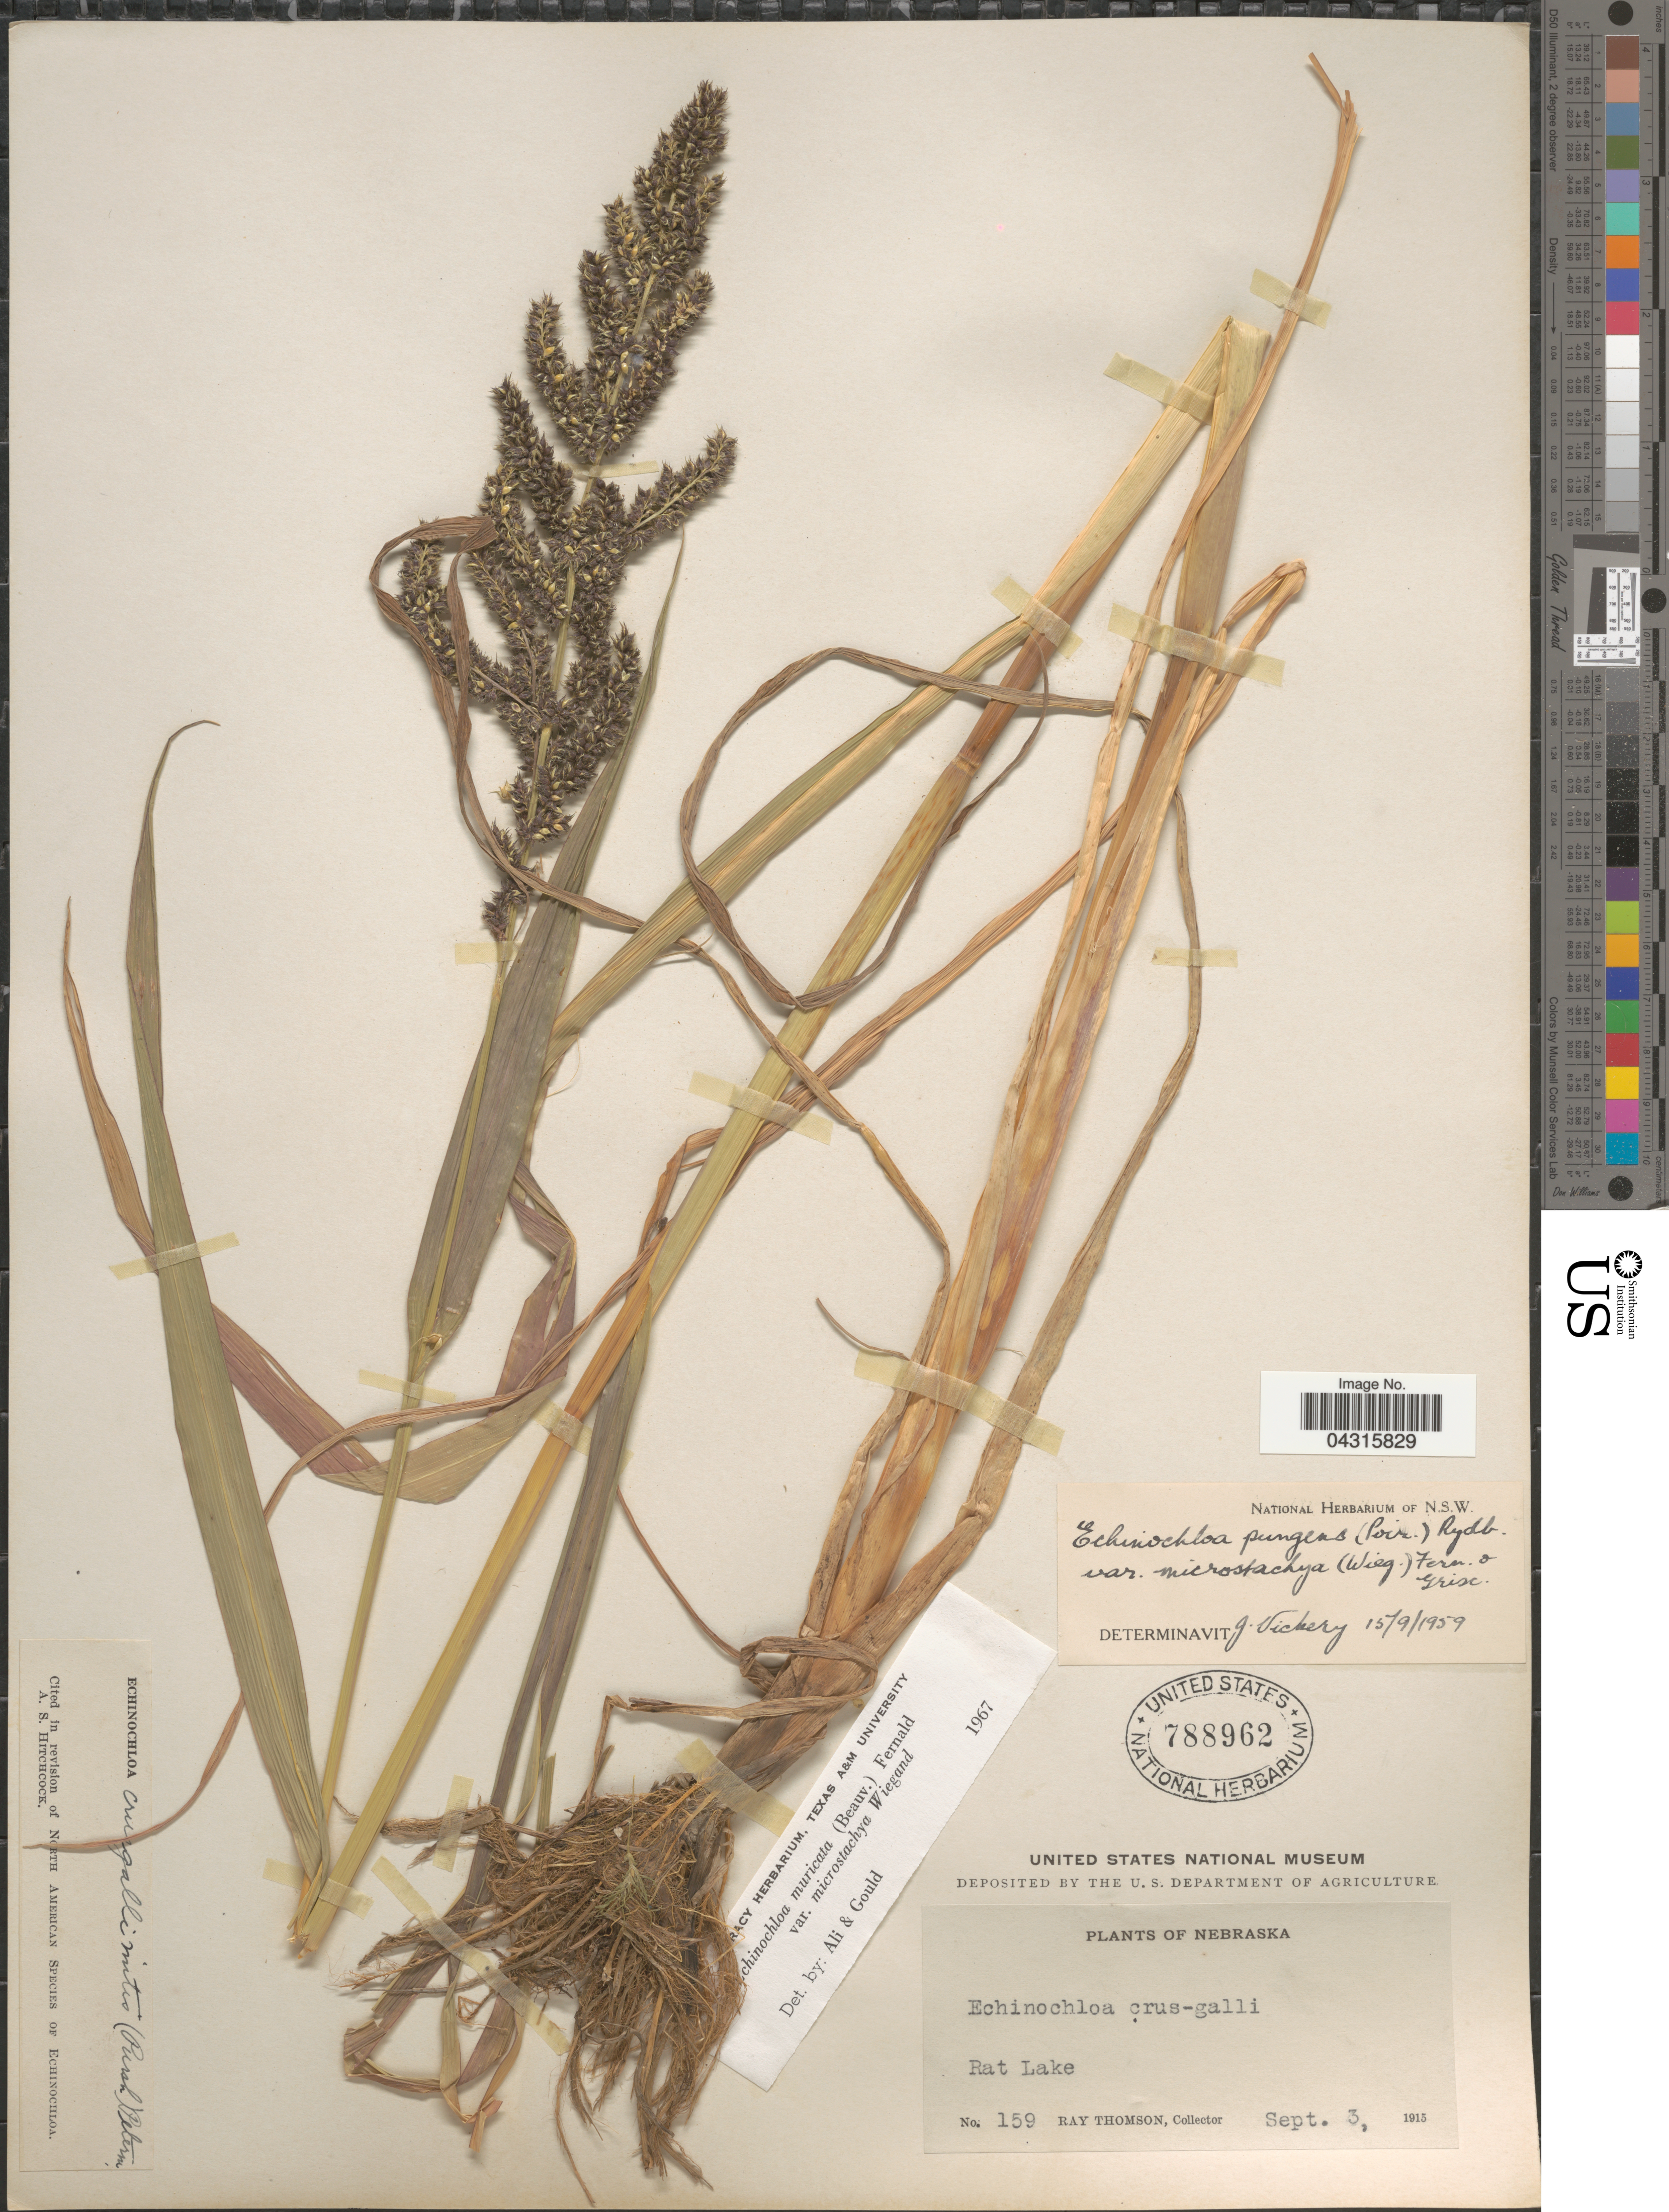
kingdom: Plantae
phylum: Tracheophyta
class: Liliopsida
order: Poales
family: Poaceae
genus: Echinochloa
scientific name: Echinochloa muricata var. microstachya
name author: Wiegand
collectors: R. Thomson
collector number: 159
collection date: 1915-09-03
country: United States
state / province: Nebraska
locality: Rat Lake.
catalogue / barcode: US 788962